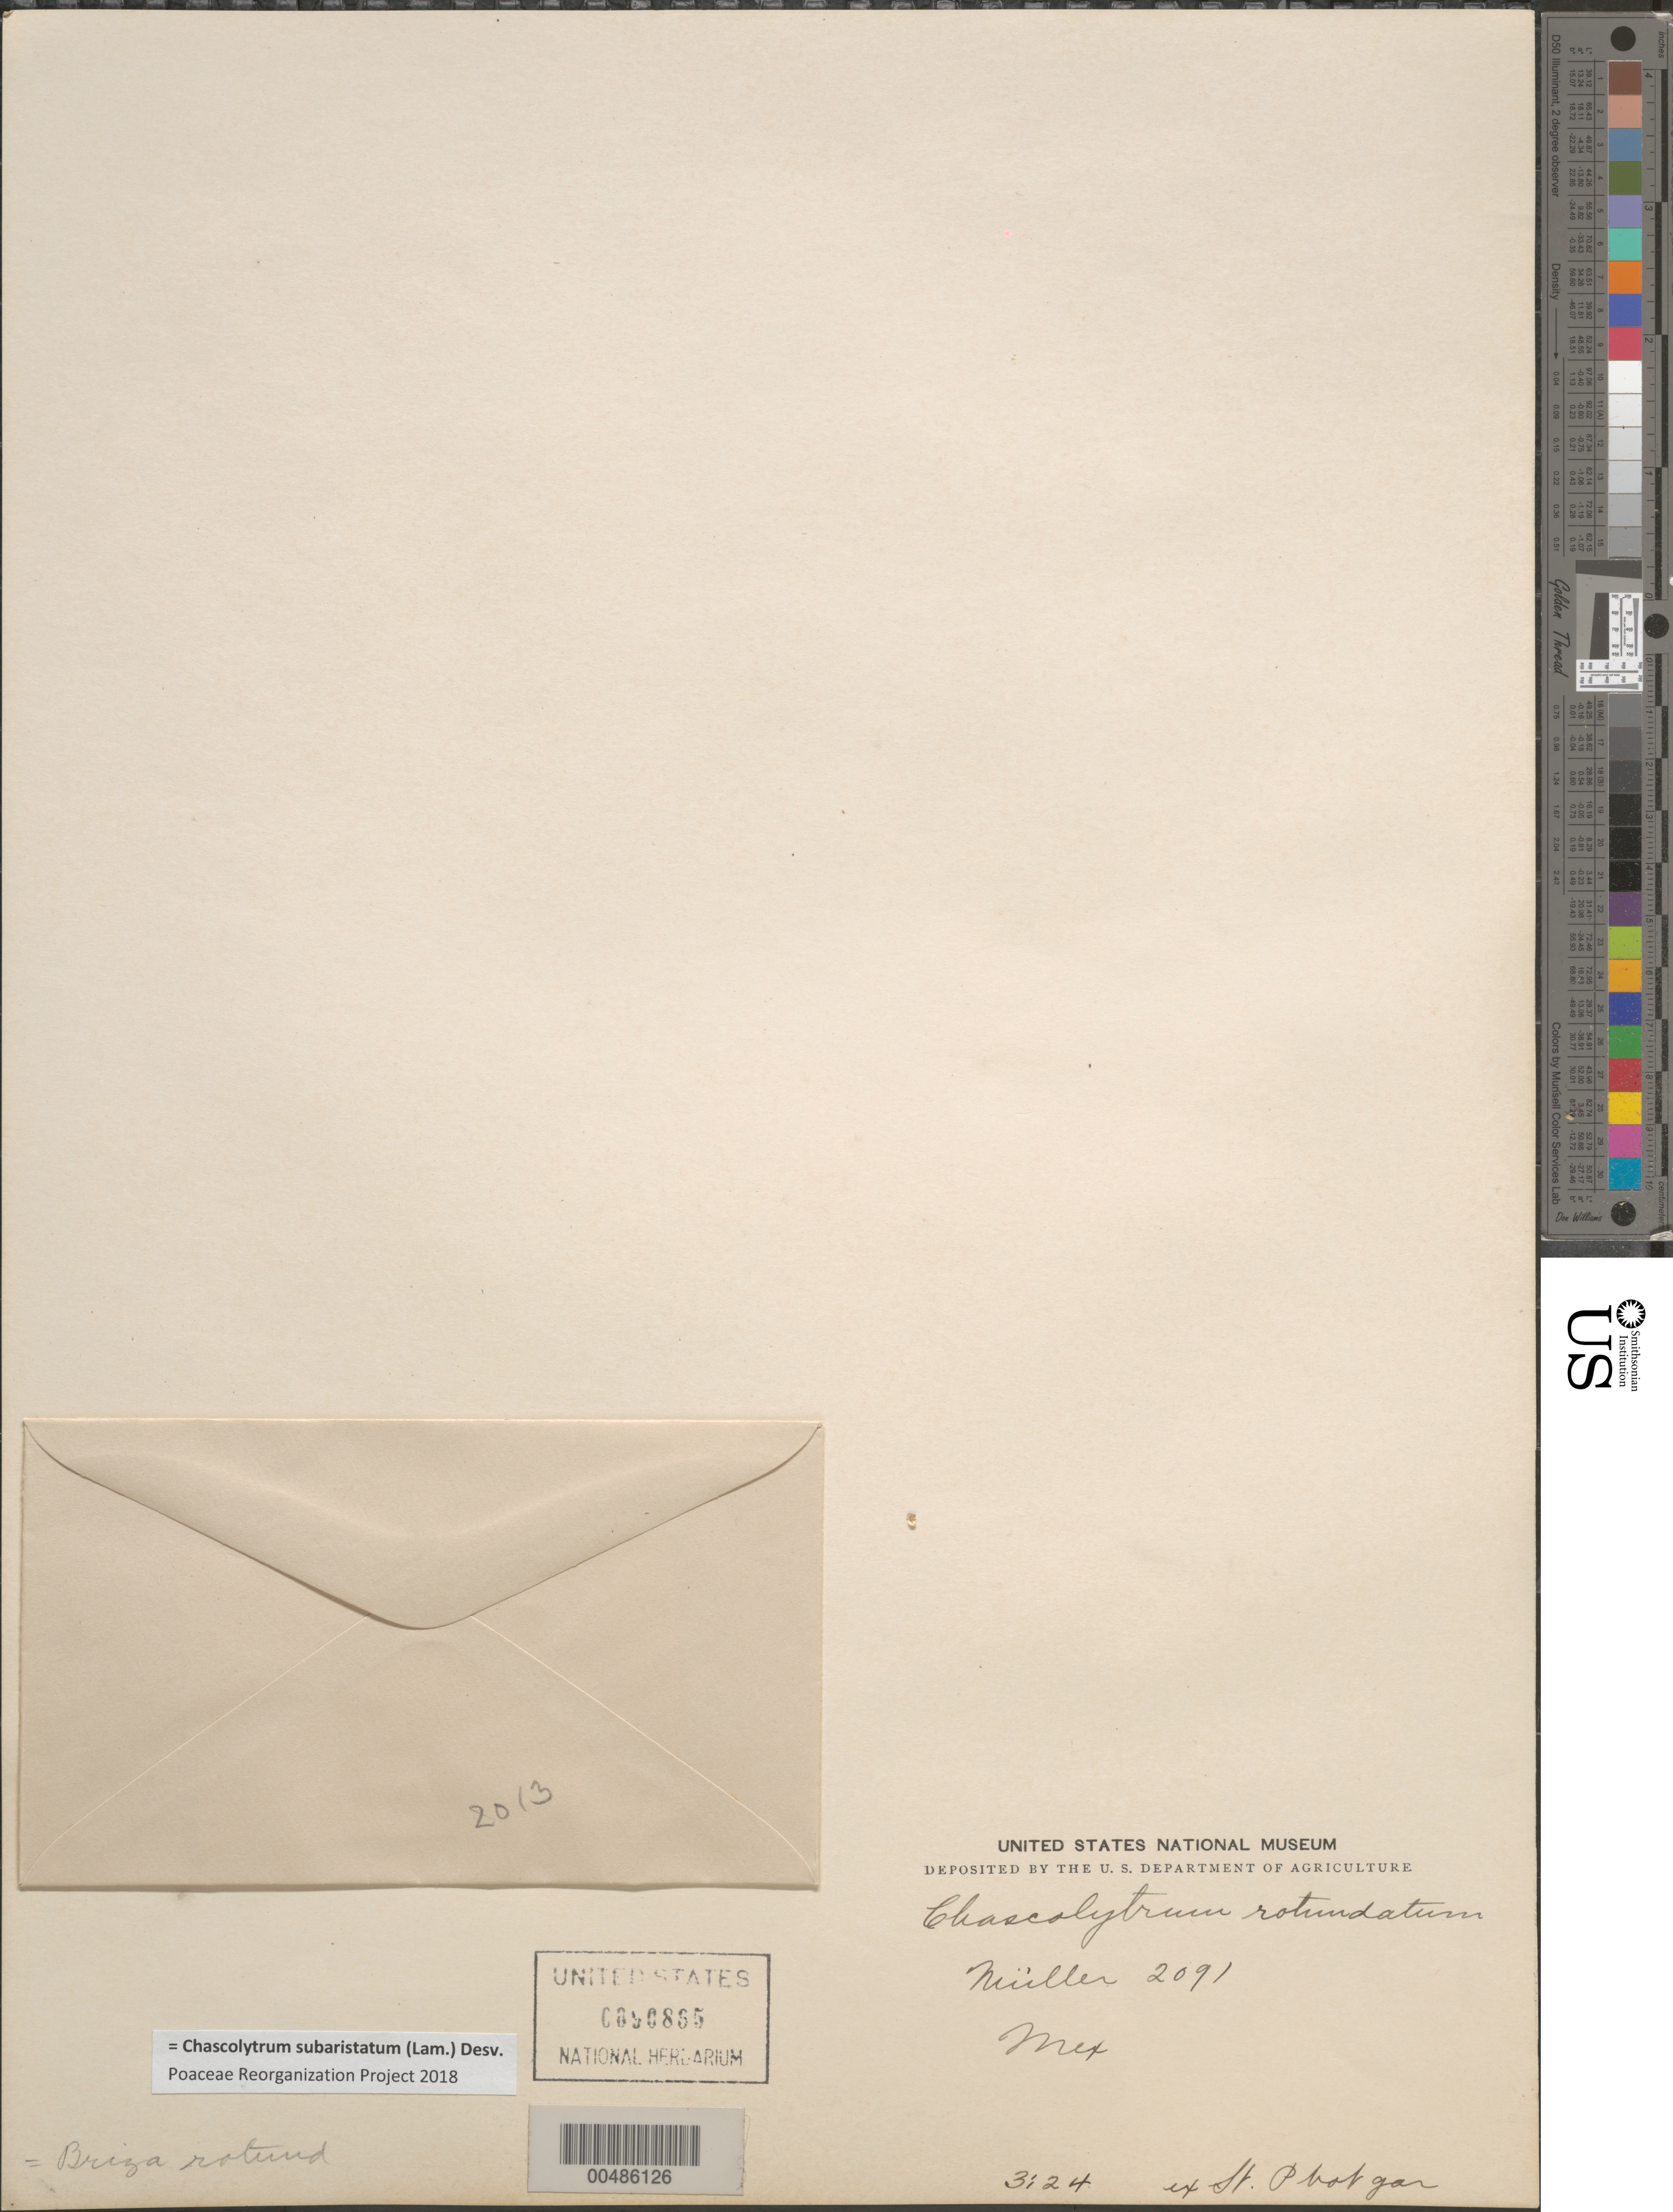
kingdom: Plantae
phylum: Tracheophyta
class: Liliopsida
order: Poales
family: Poaceae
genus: Chascolytrum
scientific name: Chascolytrum subaristatum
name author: (Lam.) Desv.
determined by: Poaceae Reorganization Project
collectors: -. Mller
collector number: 2091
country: Mexico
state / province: Durango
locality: San Ramon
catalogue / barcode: US 90865